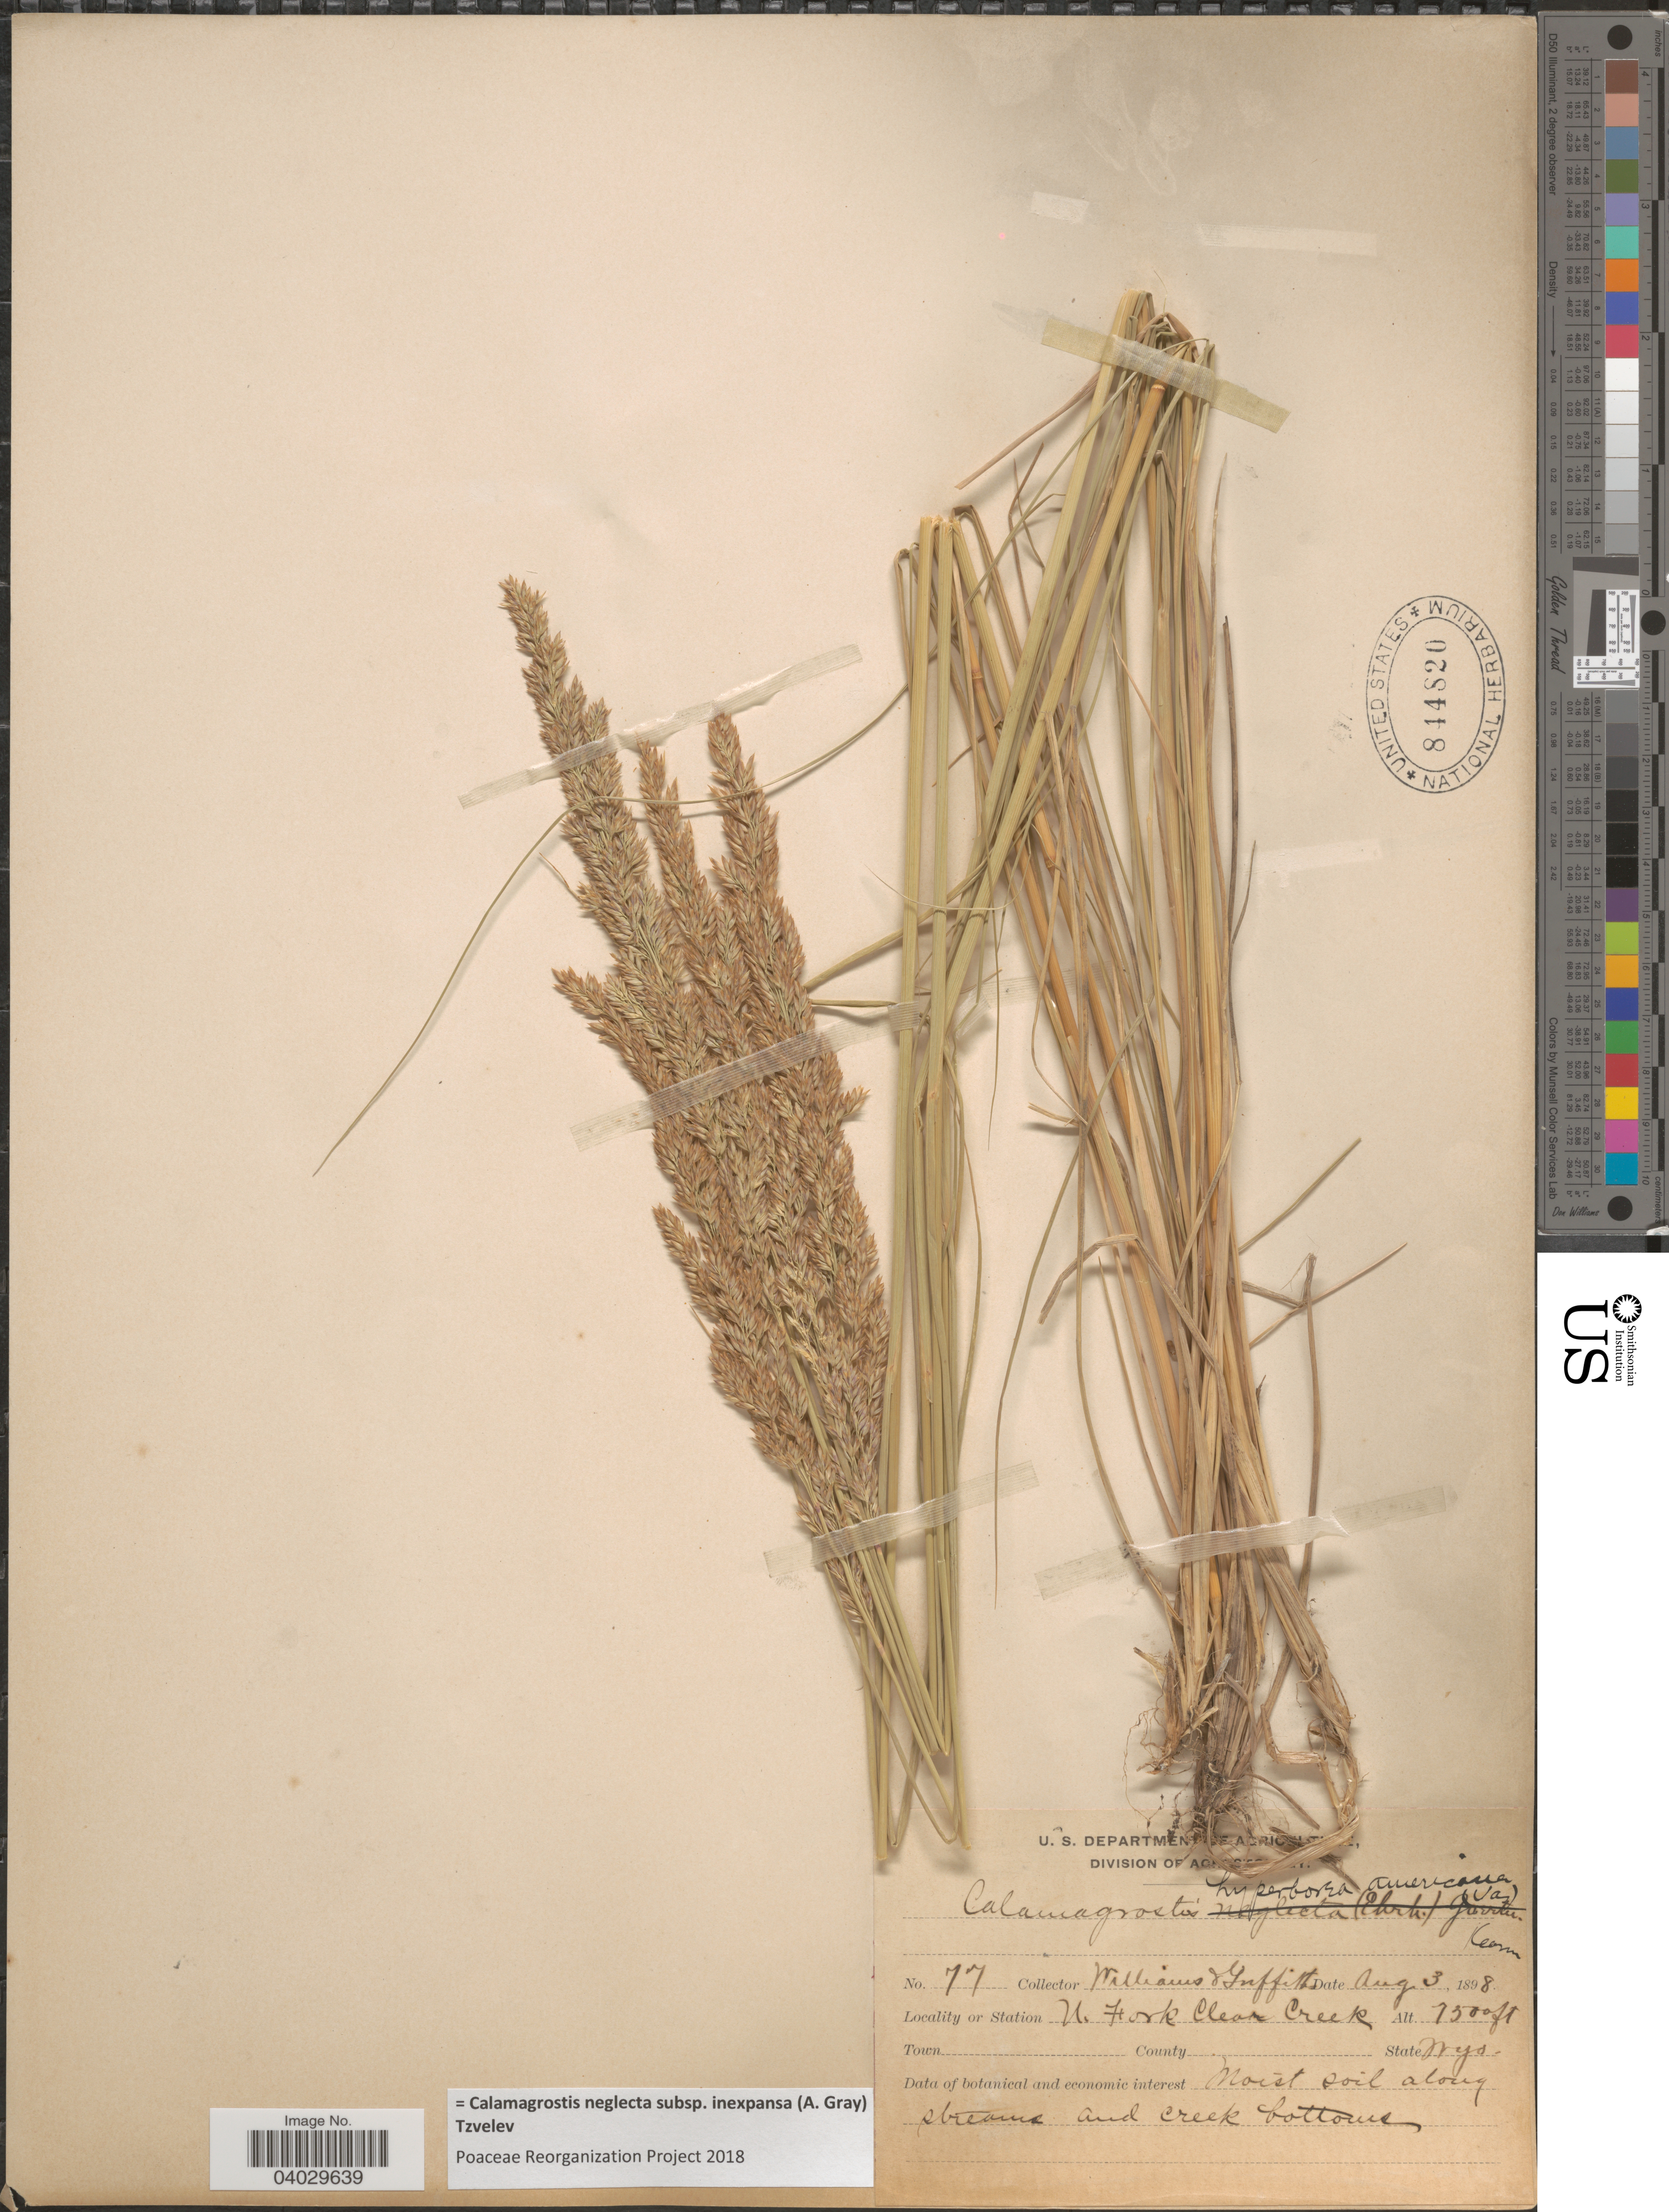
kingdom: Plantae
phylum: Tracheophyta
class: Liliopsida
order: Poales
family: Poaceae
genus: Calamagrostis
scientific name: Calamagrostis neglecta subsp. inexpansa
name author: (A. Gray) Tzvelev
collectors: -- Williams & -- Griffiths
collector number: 77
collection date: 1898-08-03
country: United States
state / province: Wyoming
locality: N. Fork Clear Creek.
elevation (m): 2286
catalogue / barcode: US 844820